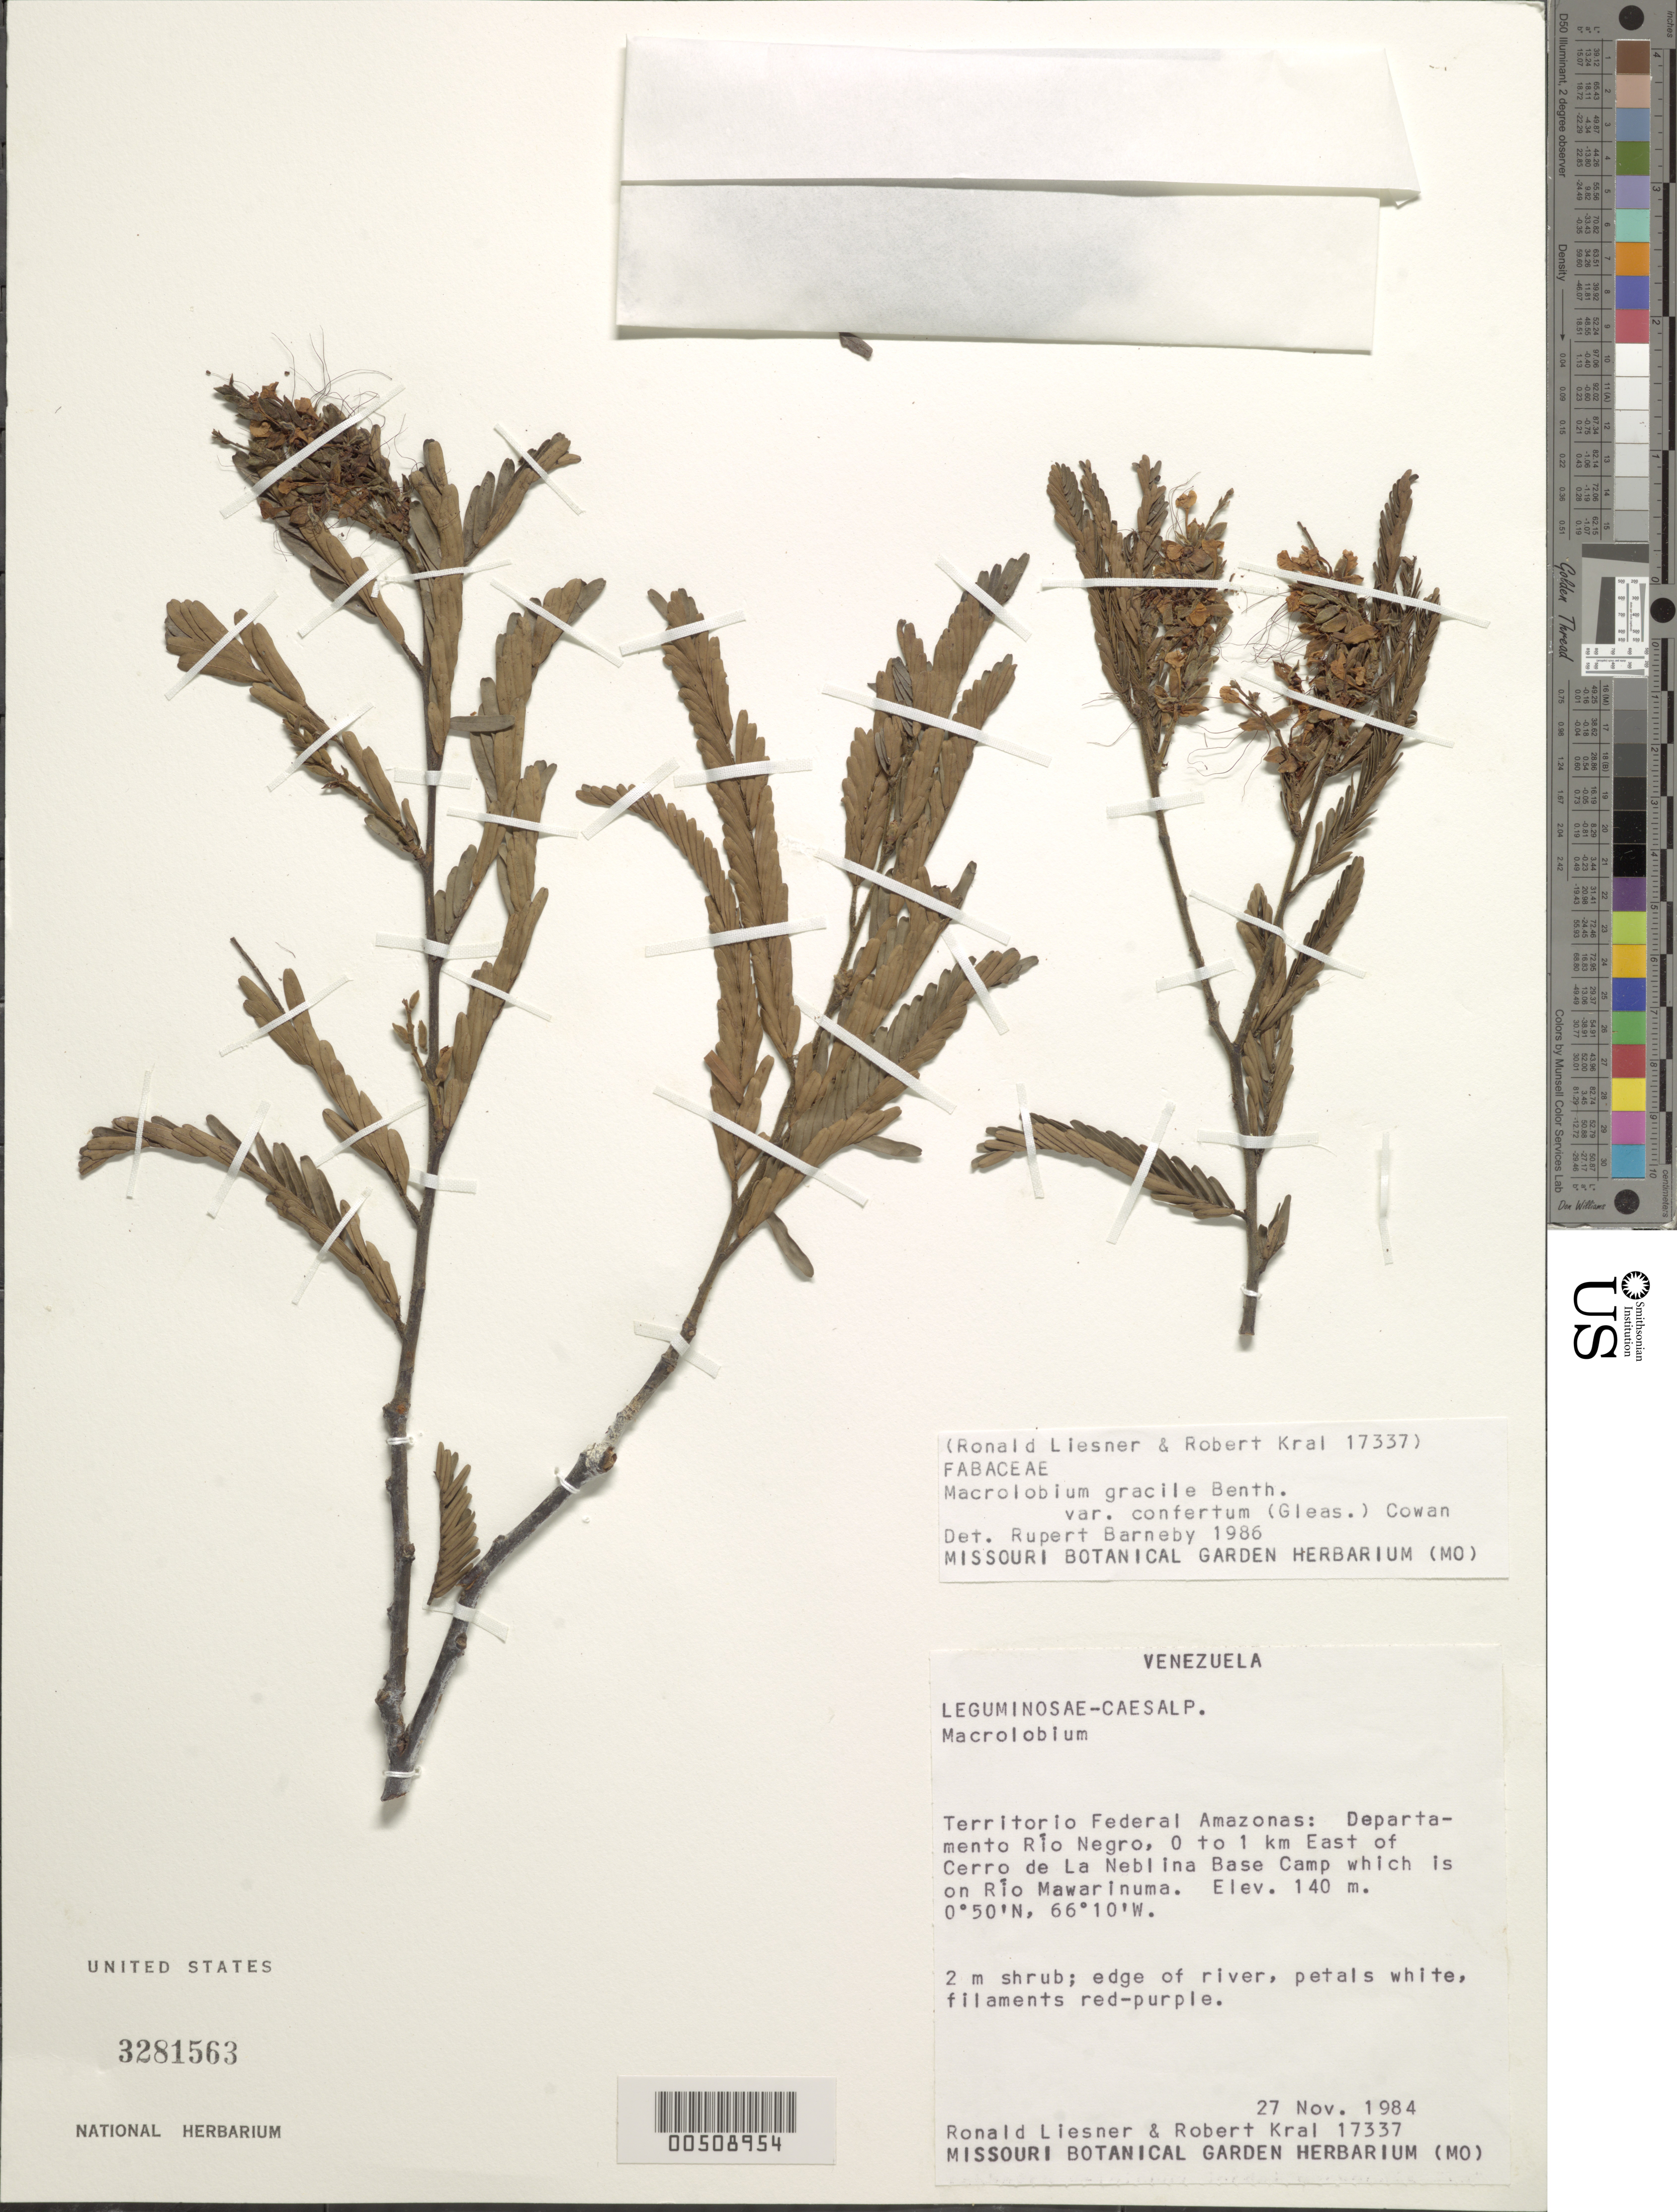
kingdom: Plantae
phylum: Tracheophyta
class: Magnoliopsida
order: Fabales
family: Fabaceae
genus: Macrolobium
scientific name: Macrolobium gracile var. confertum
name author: (Gleason) R.S. Cowan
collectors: R. L. Liesner & R. Kral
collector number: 17337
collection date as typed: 27 Nov 1984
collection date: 1984-11-27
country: Venezuela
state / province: Amazonas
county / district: Rio Negro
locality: Cerro de la neblina, rio mawarinuma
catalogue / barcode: US 3281563